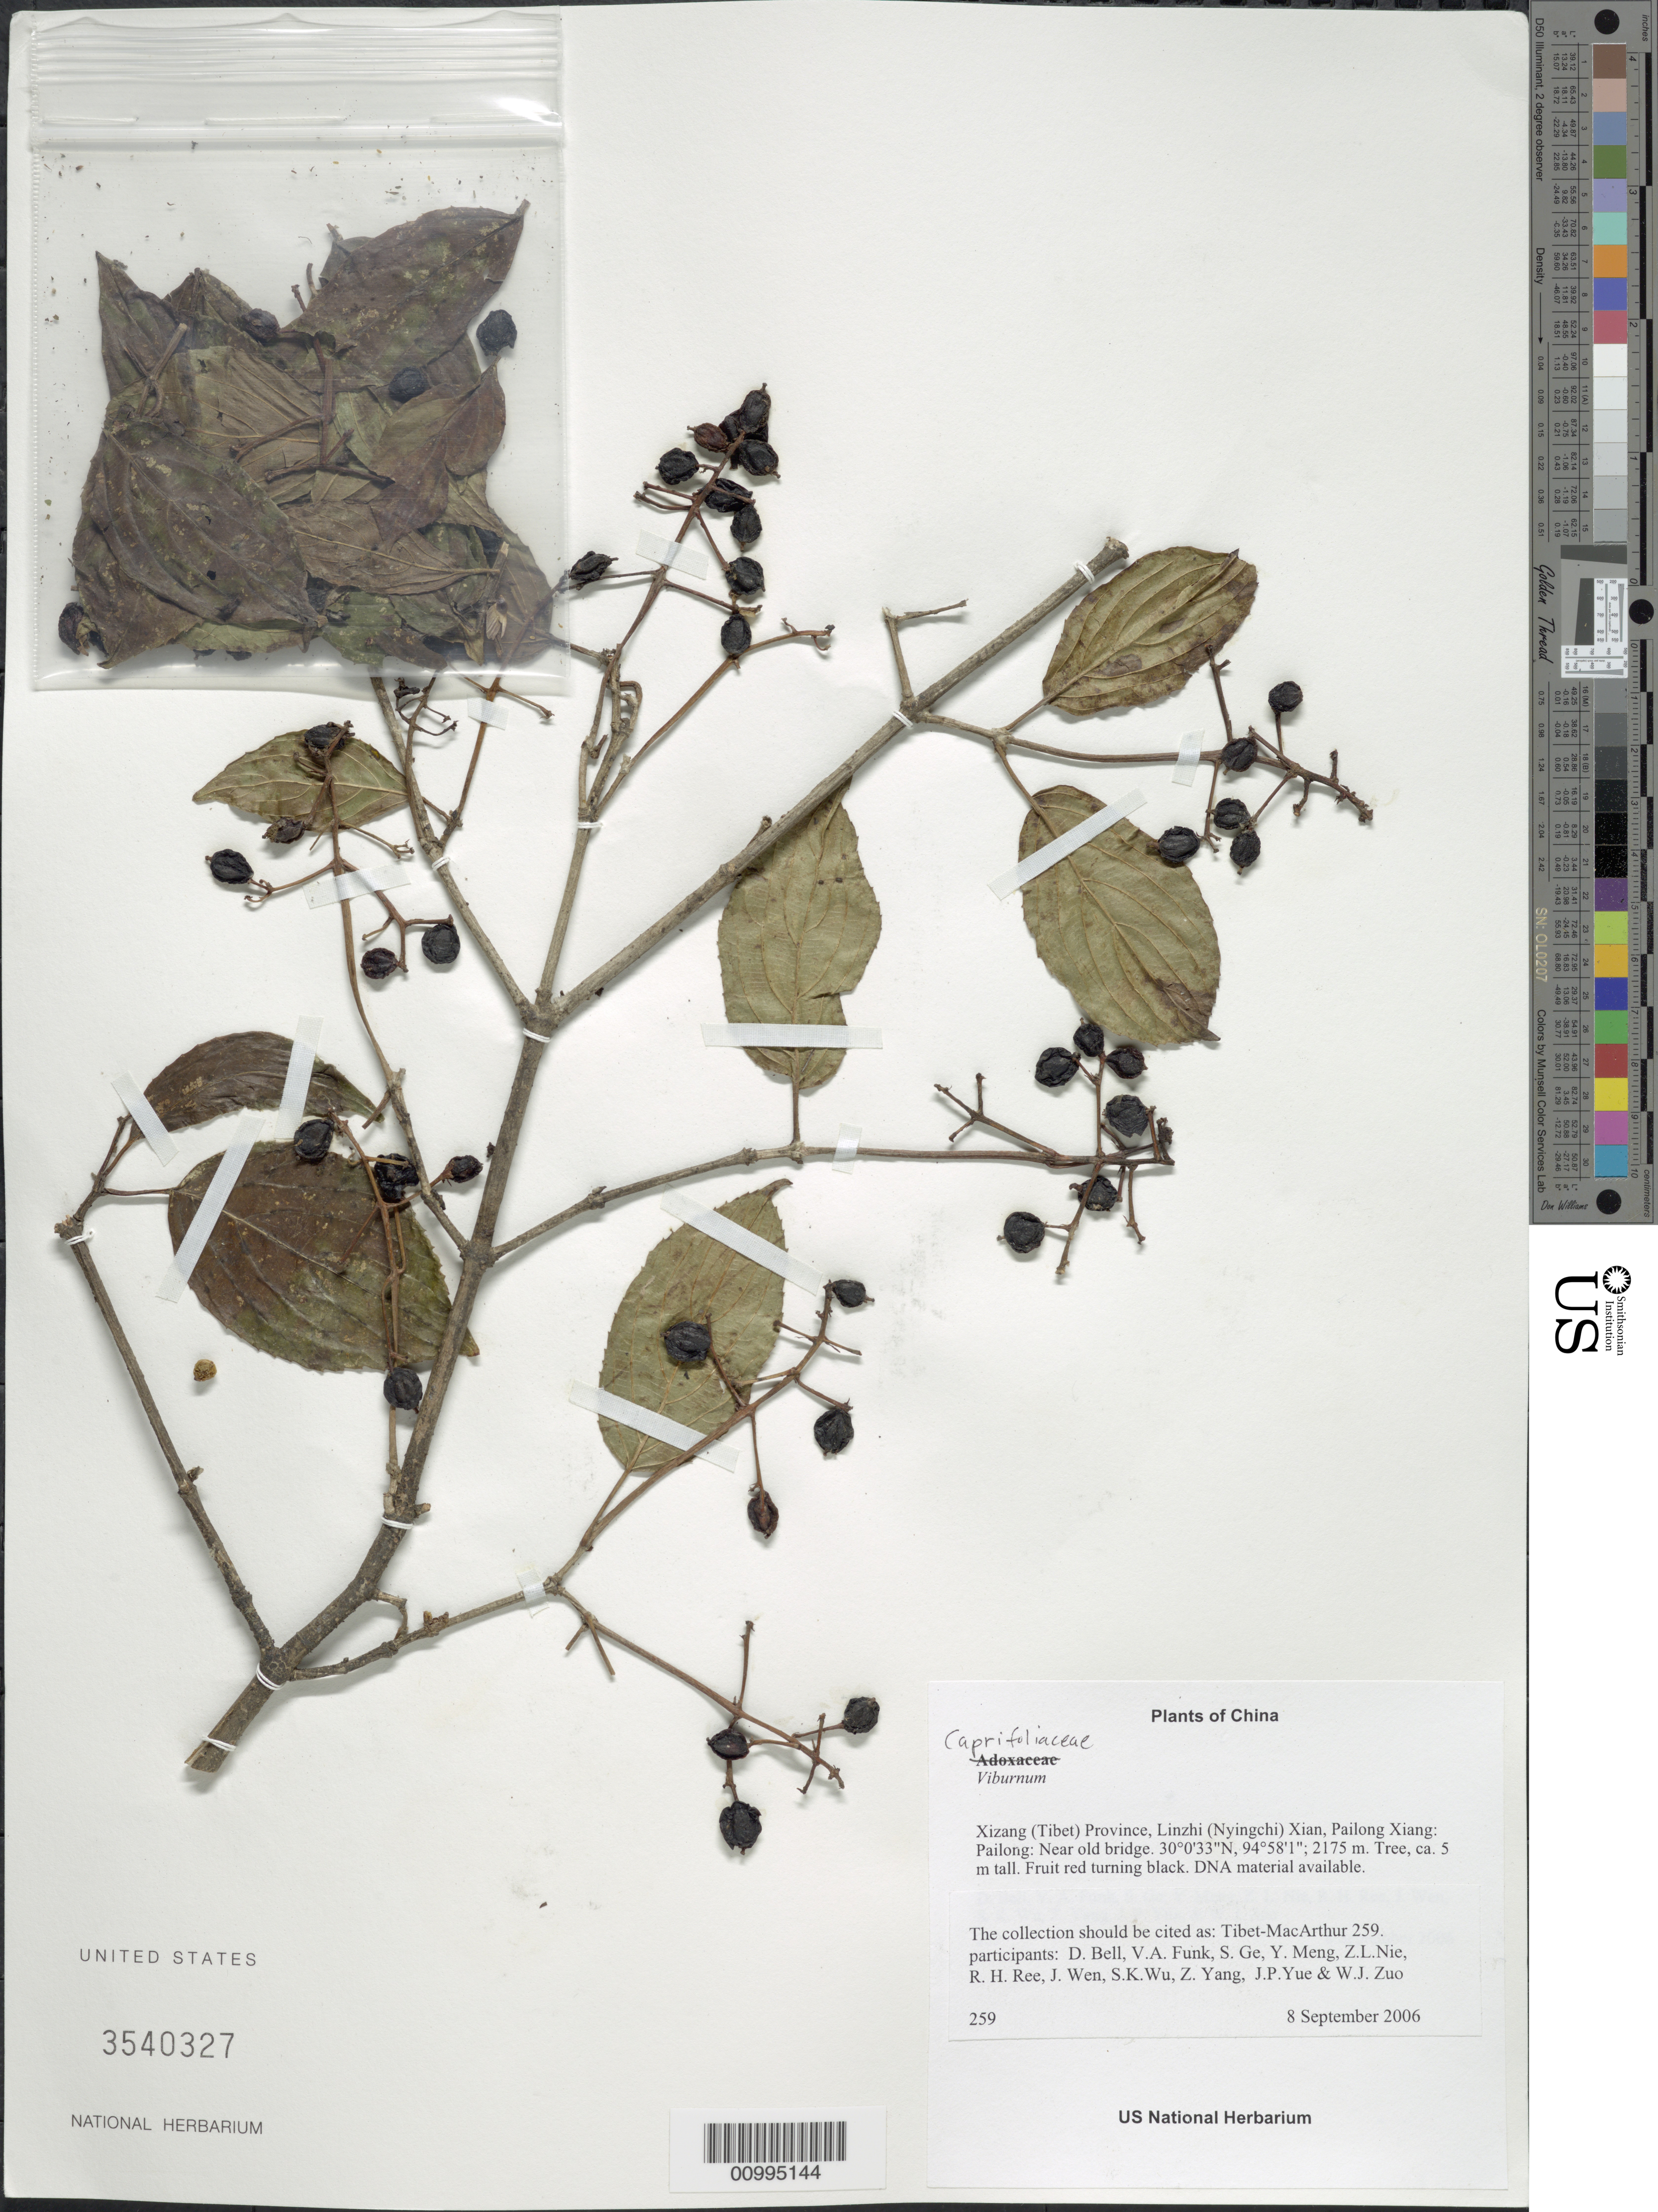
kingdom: Plantae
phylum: Tracheophyta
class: Magnoliopsida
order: Dipsacales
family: Viburnaceae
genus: Viburnum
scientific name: Viburnum sp.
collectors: Tibet-MacArthur, D. A. Bell, V. Funk, S. Ge, Y. Meng, Z. Nie, R. Ree, J. Wen, S. K. Wu, Z. Yang, J. Yue & W. Zuo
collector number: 259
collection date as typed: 08 Sep 2006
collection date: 2006-09-08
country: China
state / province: Xizang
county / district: Linzhi (Nyingchi) Xian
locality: Pailong Xiang: Pailong. Near old bridge.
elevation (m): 2175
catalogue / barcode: US 3540327